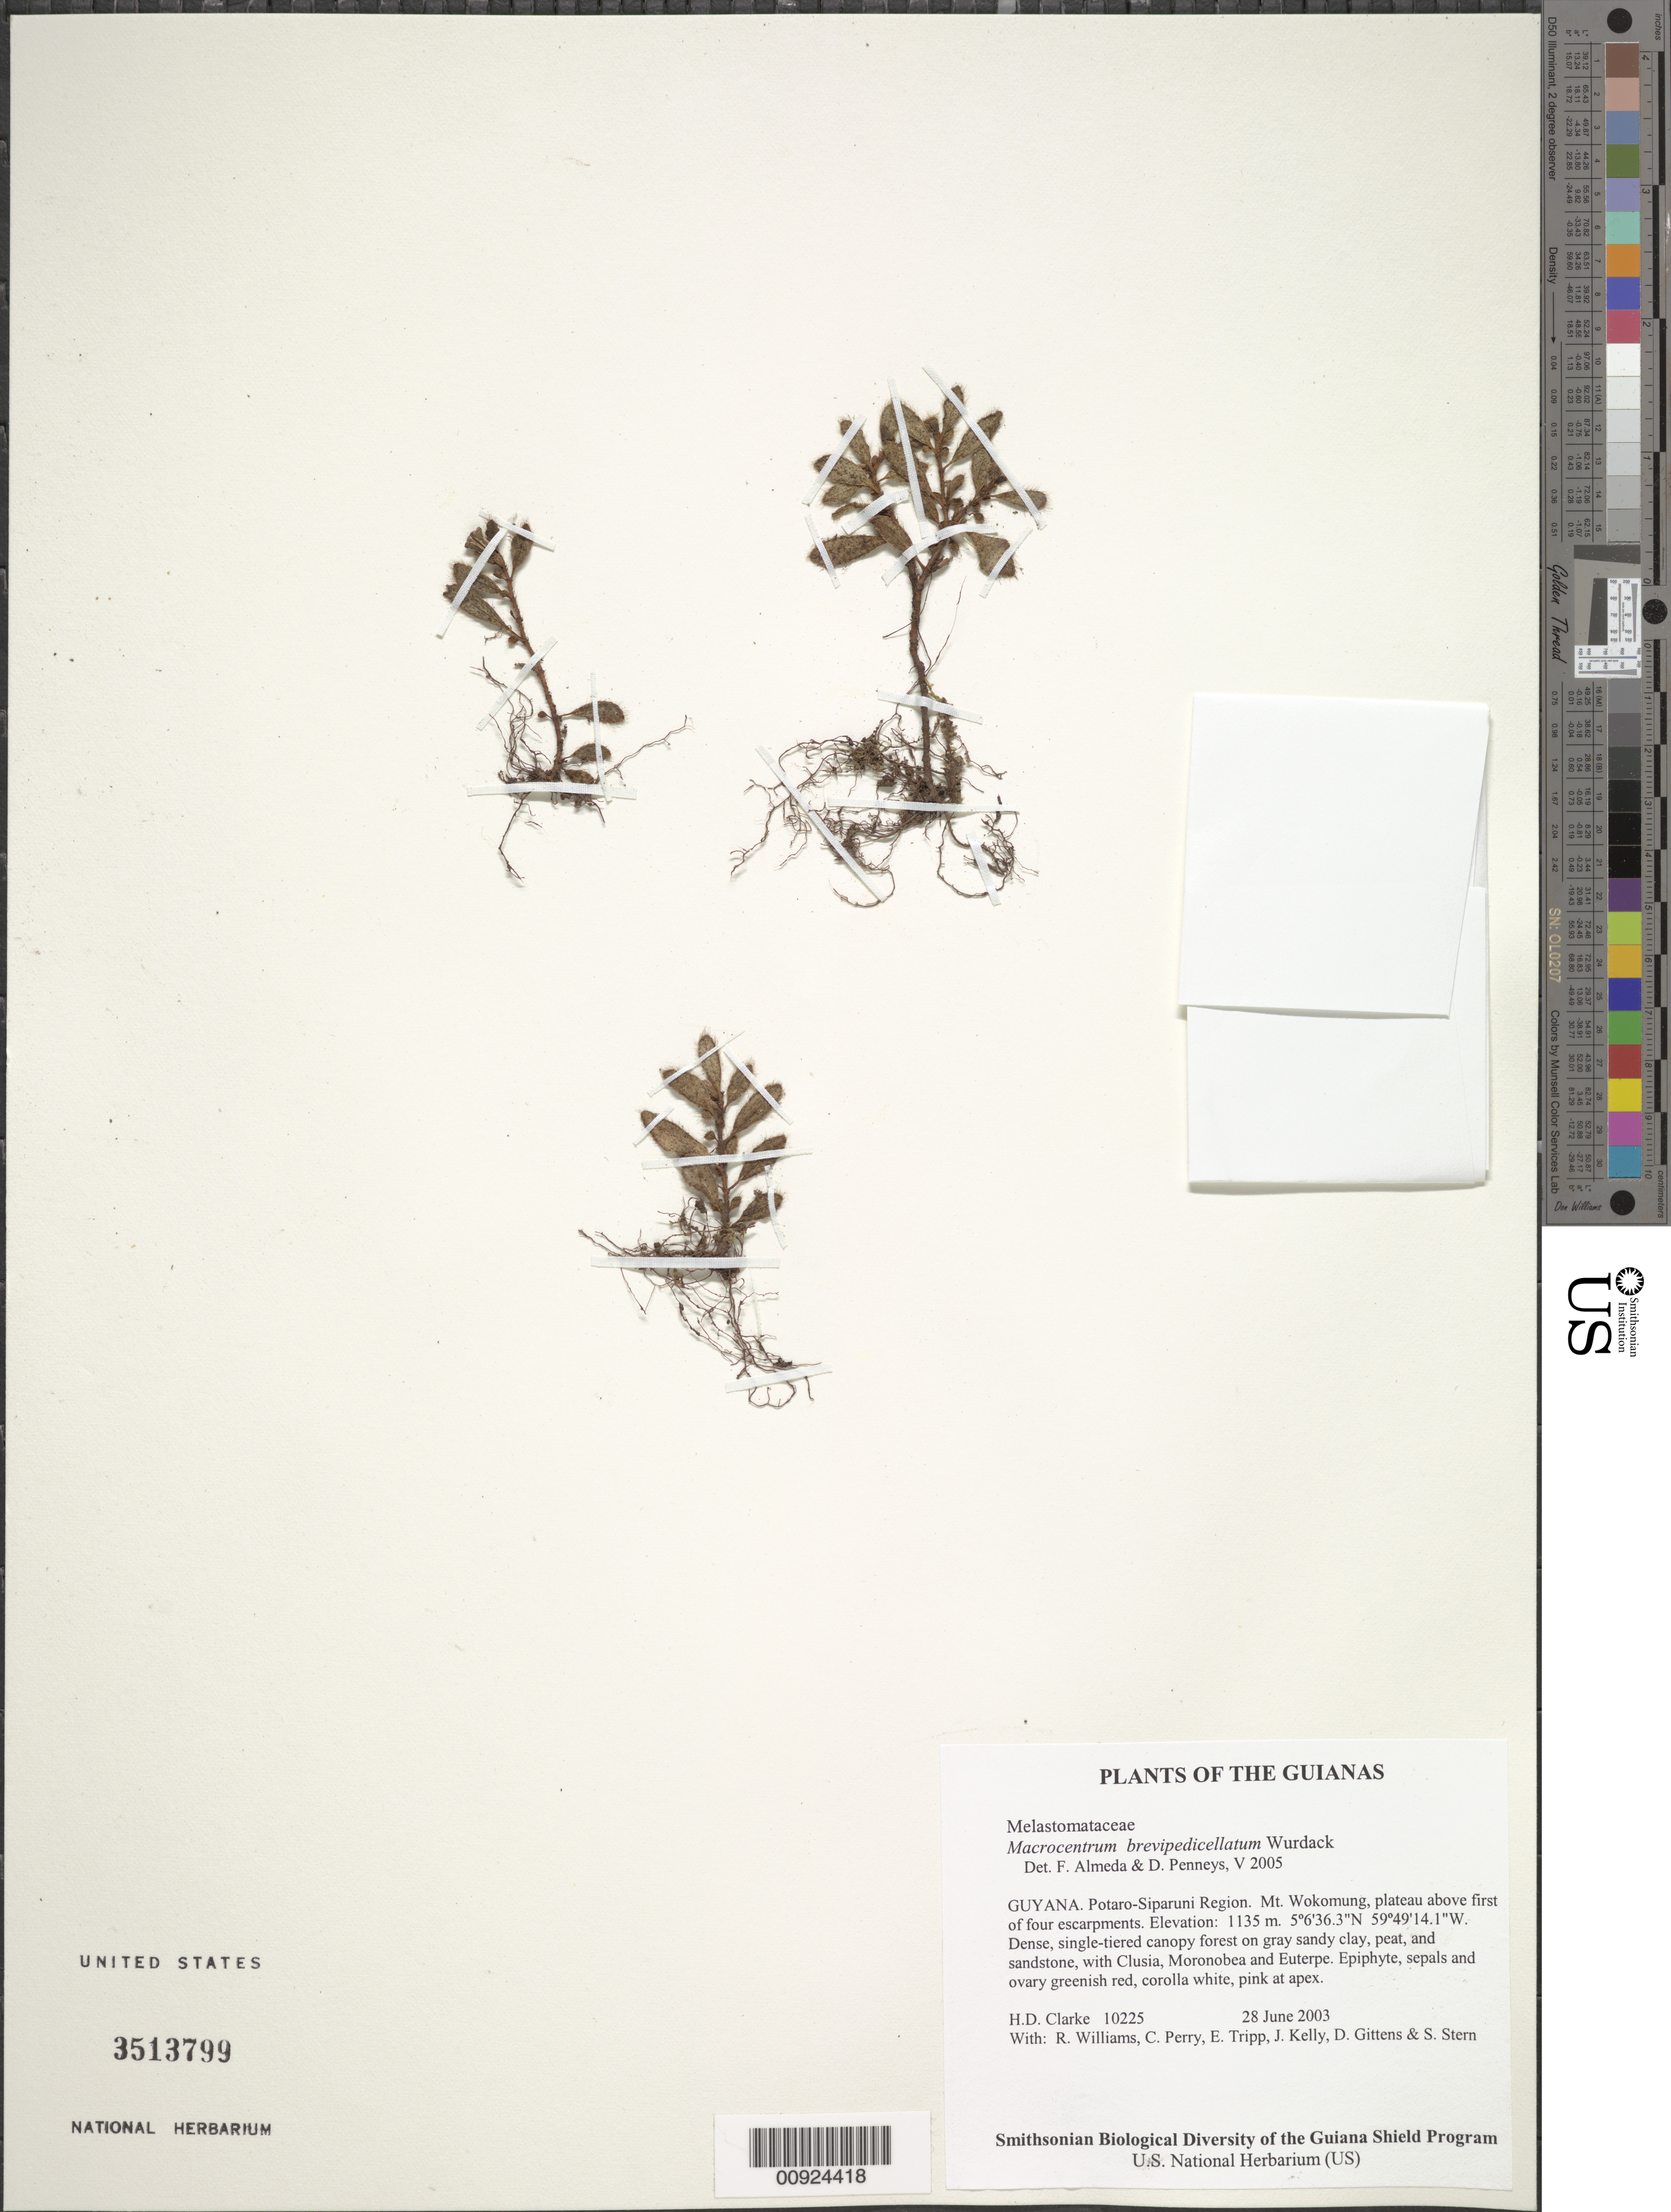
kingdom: Plantae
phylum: Tracheophyta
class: Magnoliopsida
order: Myrtales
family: Melastomataceae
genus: Macrocentrum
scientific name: Macrocentrum brevipedicellatum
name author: Wurdack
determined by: Almeda, F.; Penneys, D. S.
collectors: H. D. Clarke, R. Williams, C. Perry, E. Tripp, J. Kelly, D. Gittens & S. R. Stern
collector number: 10225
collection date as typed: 28 June 2003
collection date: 2003-06-28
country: Guyana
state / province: Potaro-Siparuni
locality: Mt. Wokomung, plateau above first of four escarpments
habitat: Dense, single-tiered canopy forest on gray sandy clay, peat, and sandstone, with Clusia, Moronobea and Euterpe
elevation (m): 1135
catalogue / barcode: US 3513799